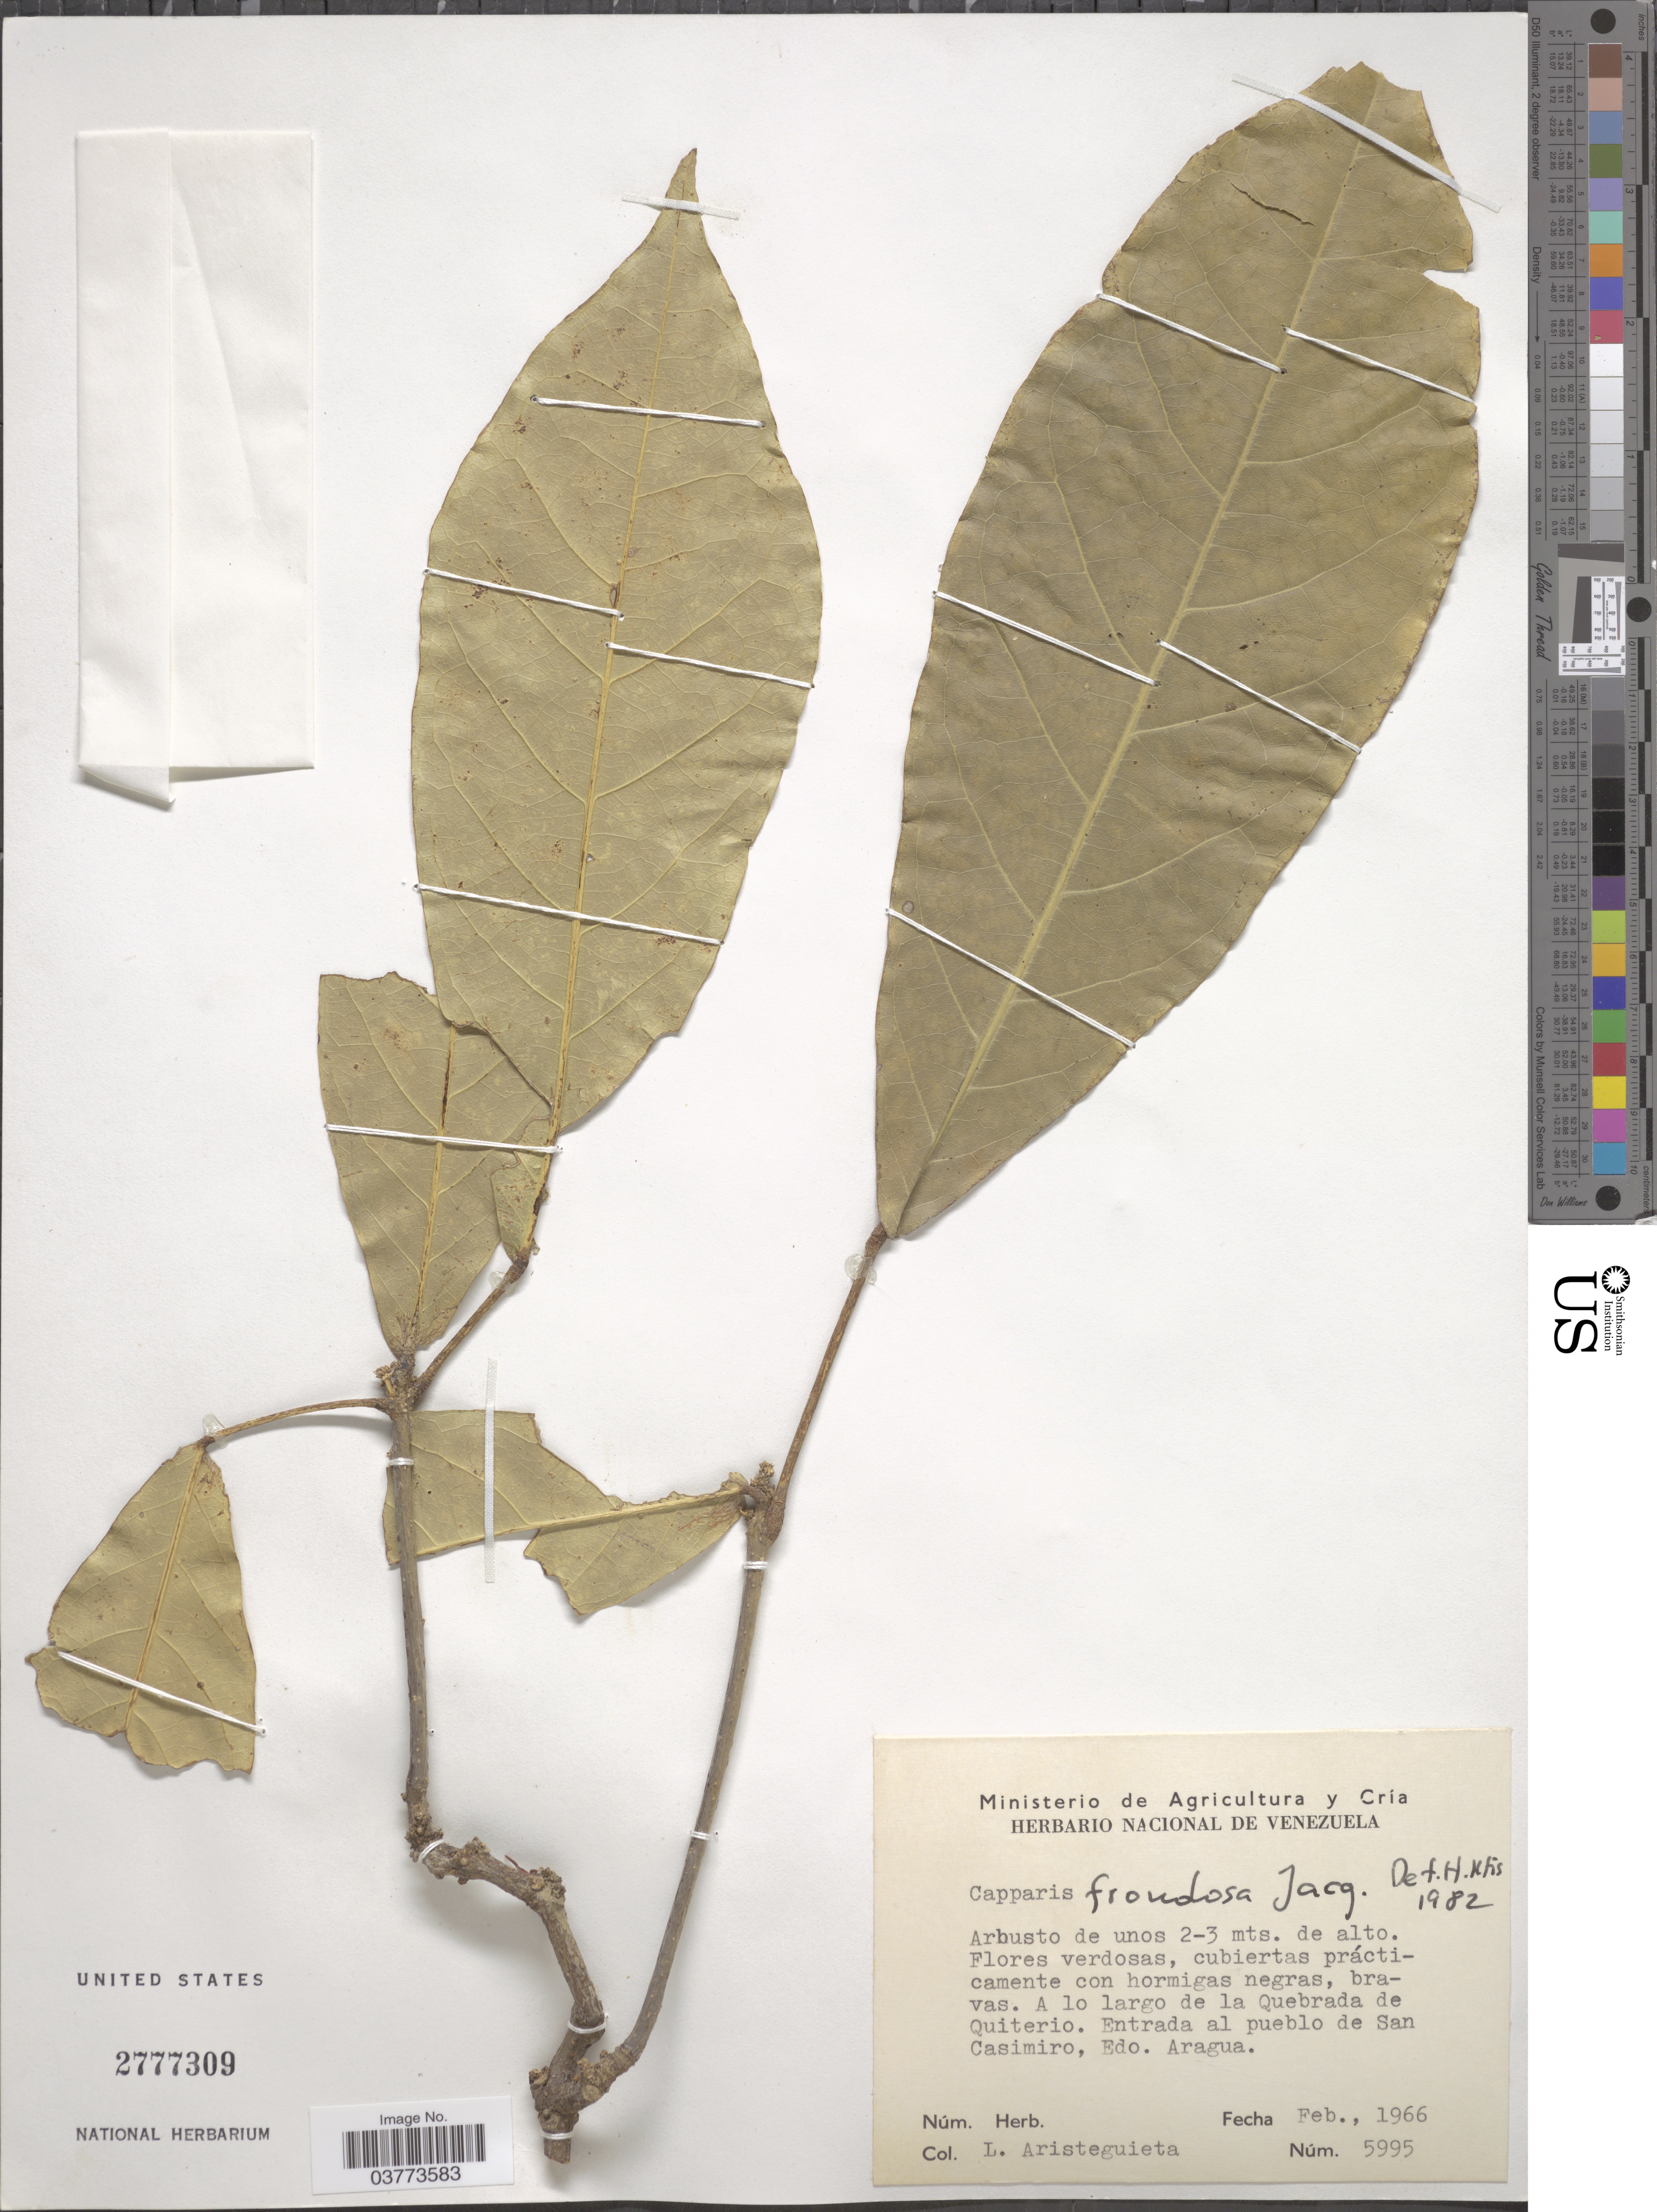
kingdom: Plantae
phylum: Tracheophyta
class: Magnoliopsida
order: Brassicales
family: Capparaceae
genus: Capparidastrum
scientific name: Capparidastrum frondosum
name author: (Jacq.) Cornejo & Iltis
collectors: L. Aristeguieta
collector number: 5995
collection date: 1966-02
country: Venezuela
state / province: Aragua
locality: A lo largo de la Quebrada de Quiterio. Entreda al pueblo de San Casimiro, Edo. Aragua.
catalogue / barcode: US 2777309